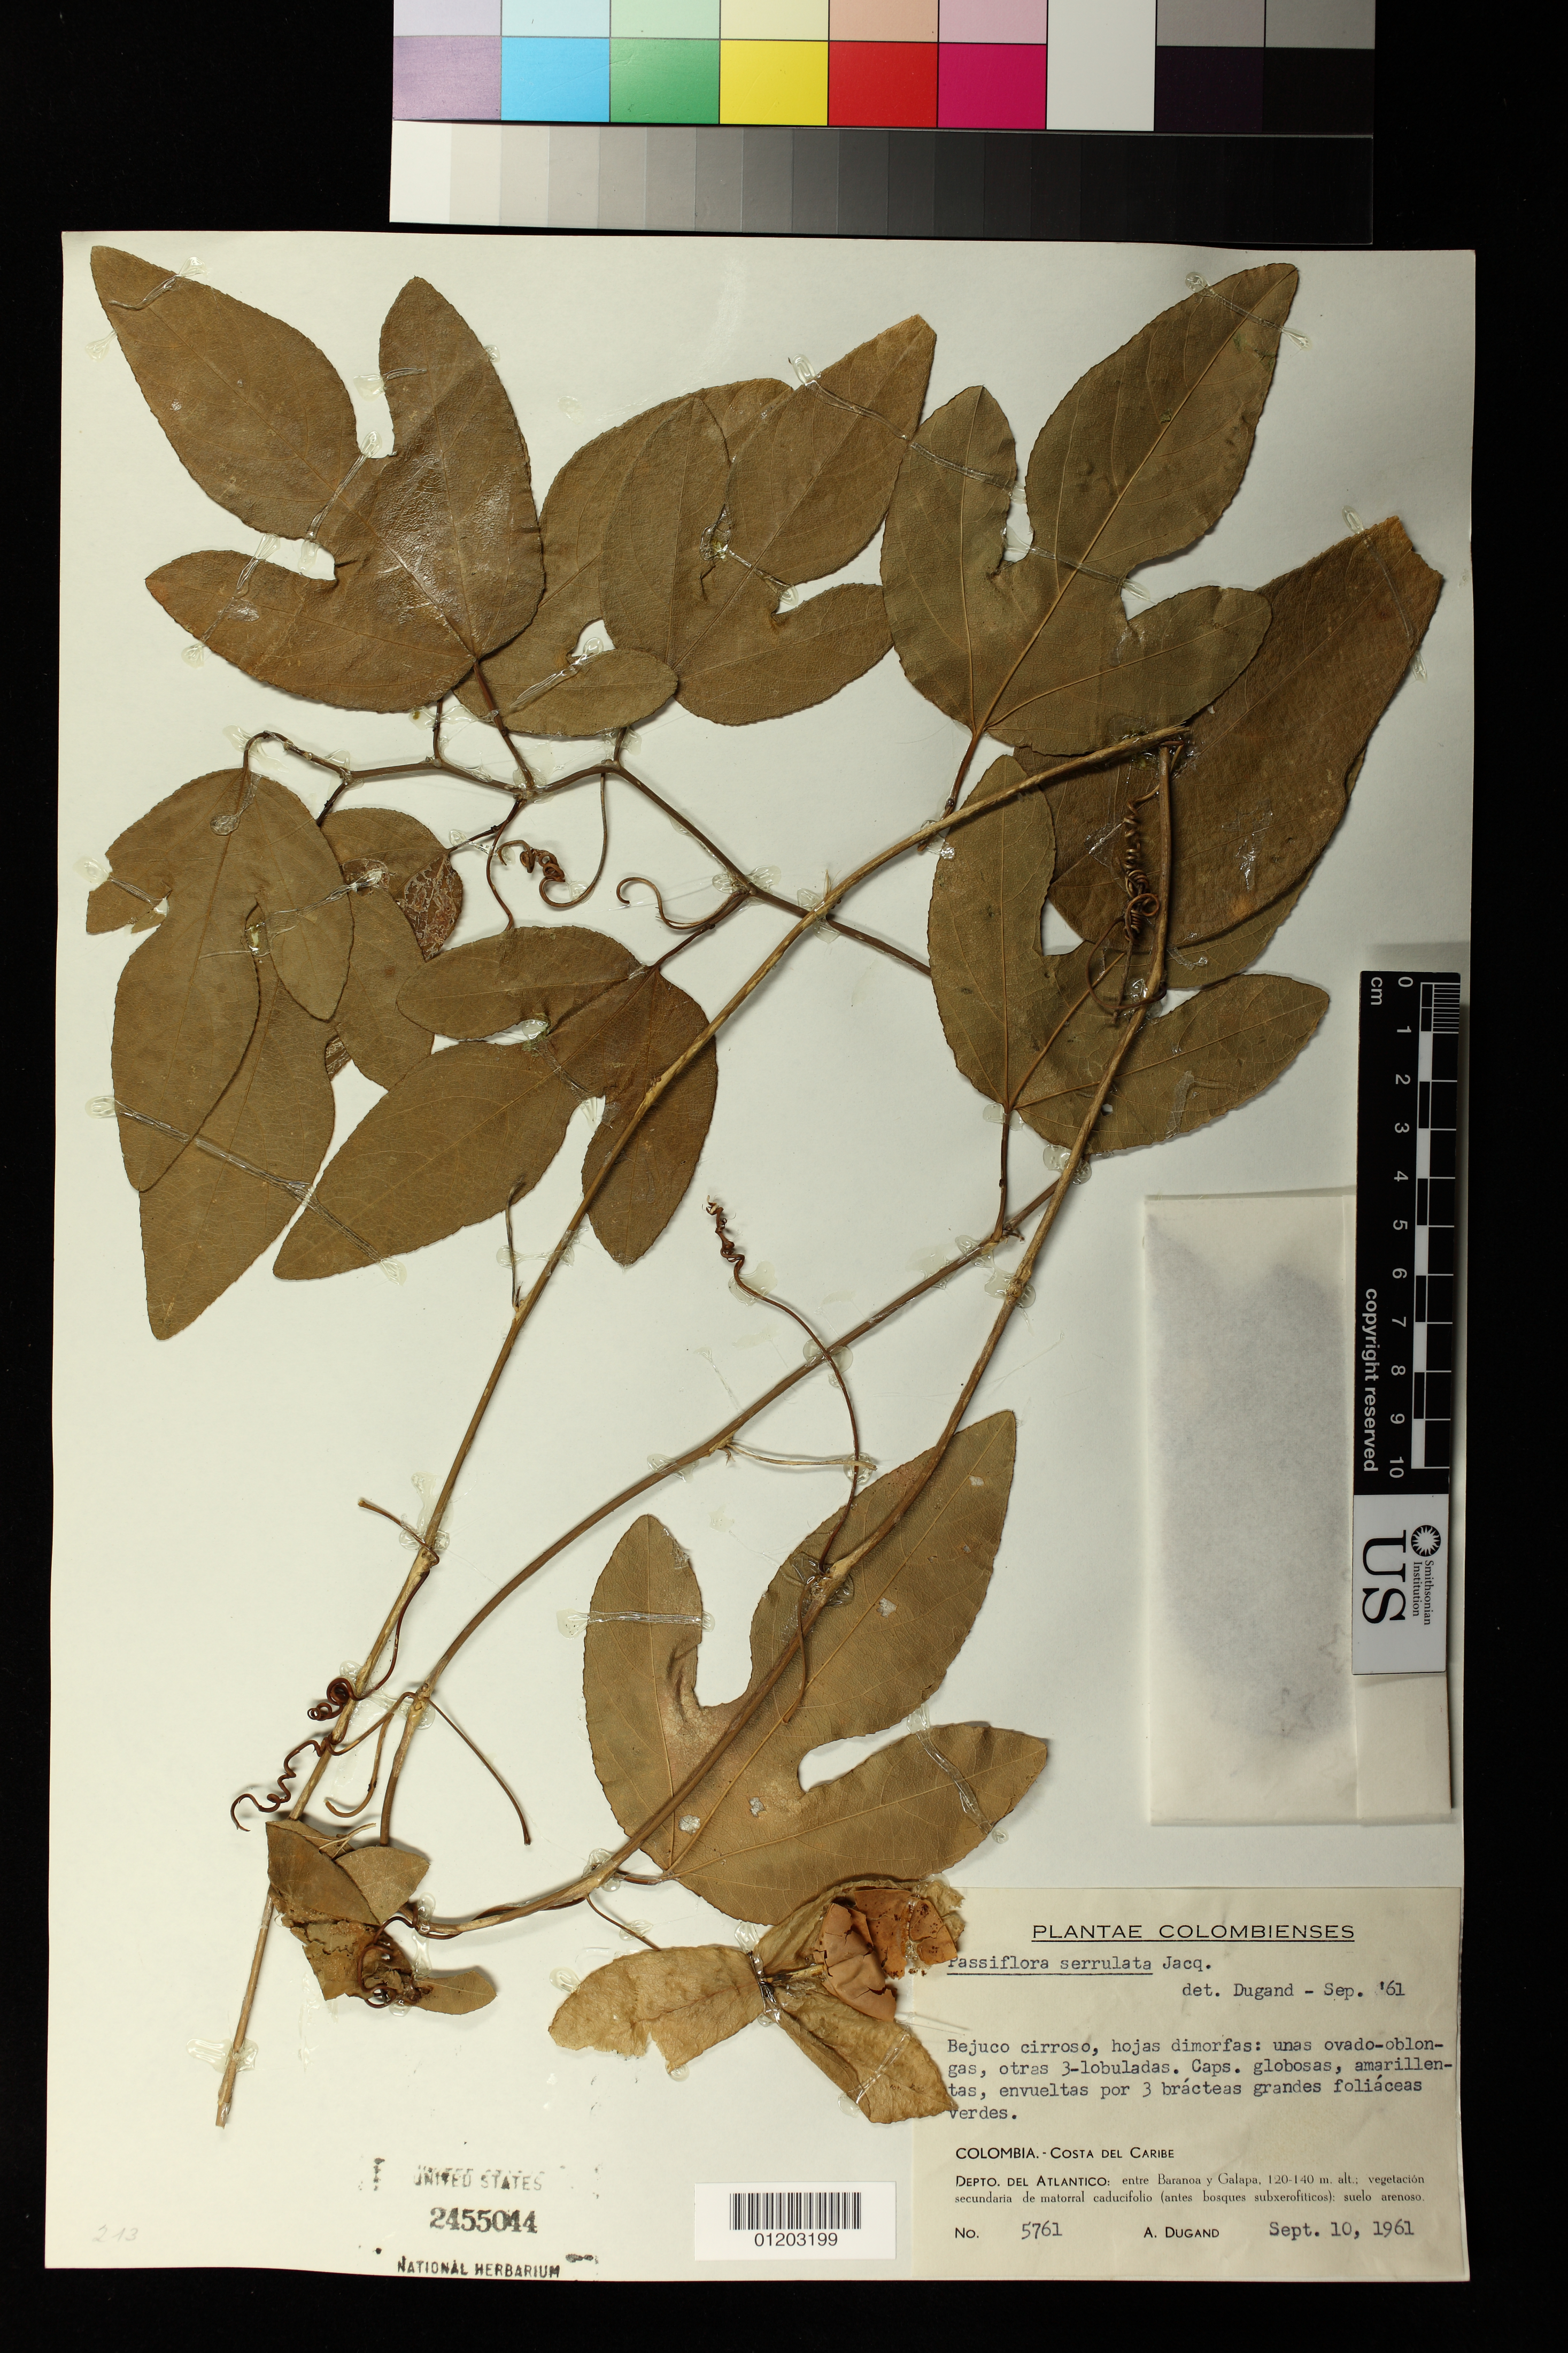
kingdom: Plantae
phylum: Tracheophyta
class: Magnoliopsida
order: Malpighiales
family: Passifloraceae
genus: Passiflora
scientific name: Passiflora serrulata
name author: Jacq.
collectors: A. Dugand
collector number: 5761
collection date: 1961-09-10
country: Colombia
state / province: Atlántico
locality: Costa del Caribe; Depto. del Atlantico: entre Baranoa y Galapa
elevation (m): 120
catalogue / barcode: US 2455044